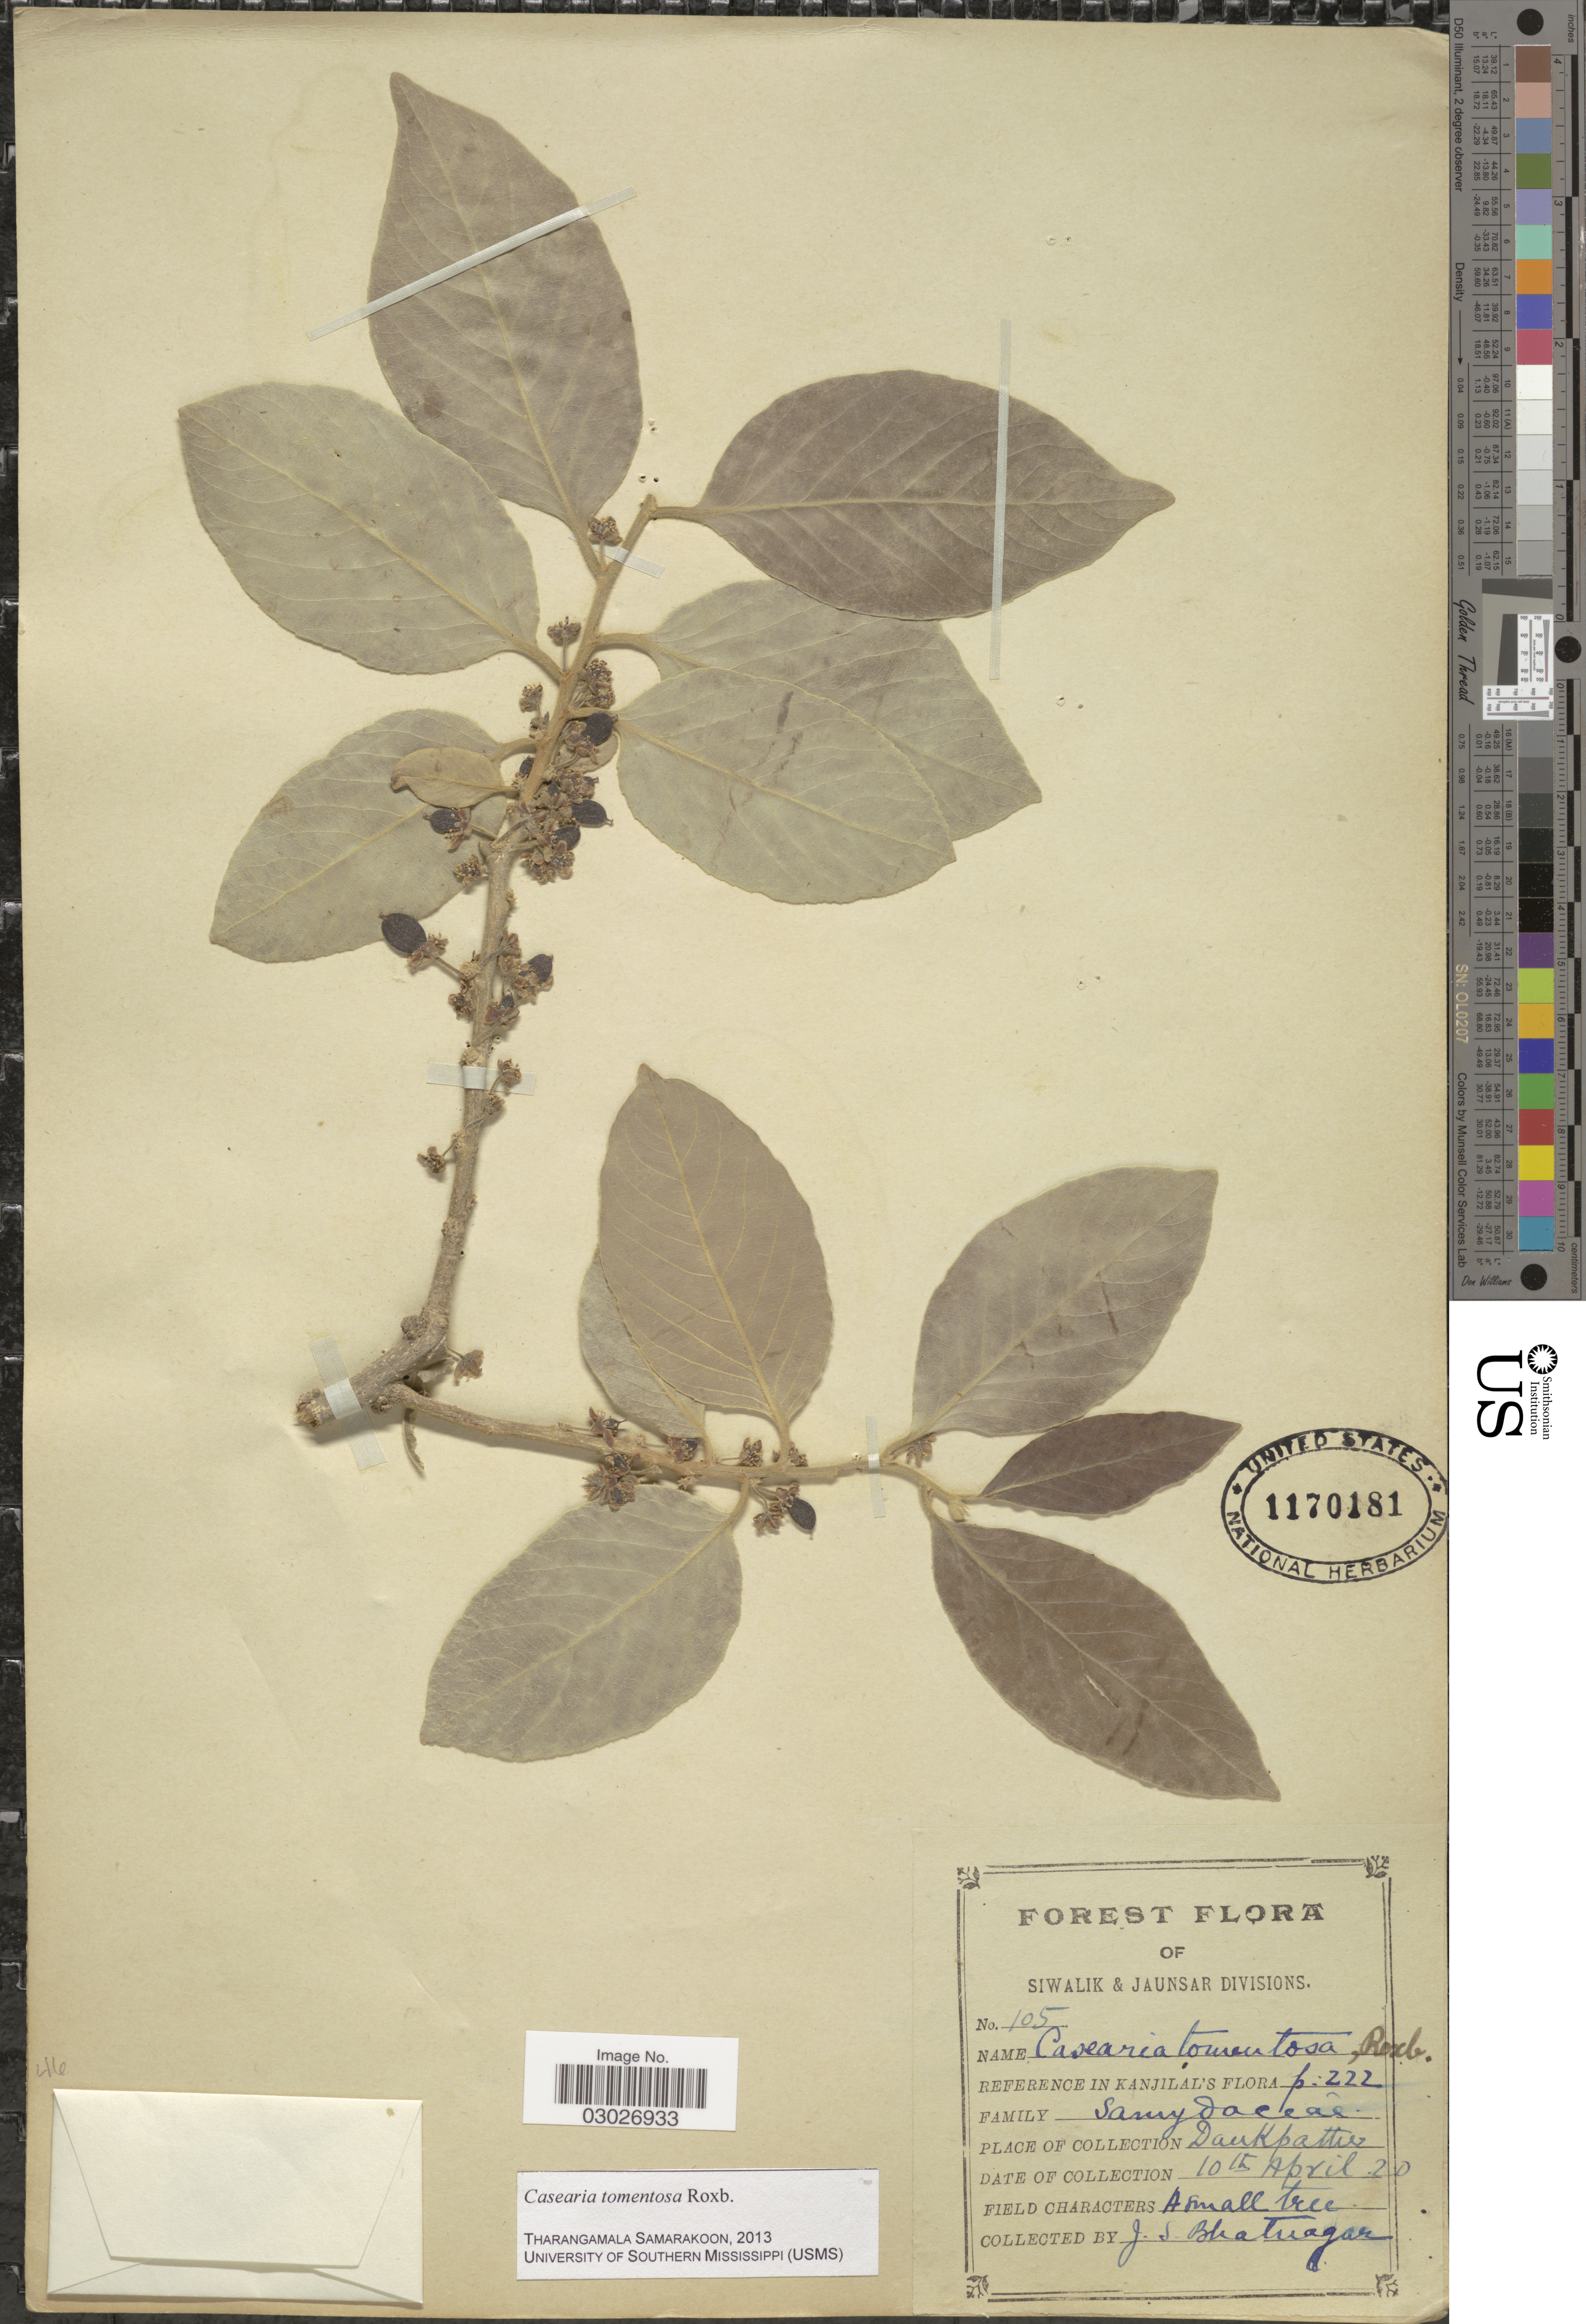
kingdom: Plantae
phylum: Tracheophyta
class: Magnoliopsida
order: Malpighiales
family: Salicaceae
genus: Casearia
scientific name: Casearia tomentosa var. tomentosa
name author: Roxb.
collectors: J. Bhatnagar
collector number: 105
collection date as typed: Transcribed d/m/y: 10/4/20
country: India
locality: Siwalik & Jaunsar Divisions. Daukpattie [interpreted].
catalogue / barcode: US 1170181